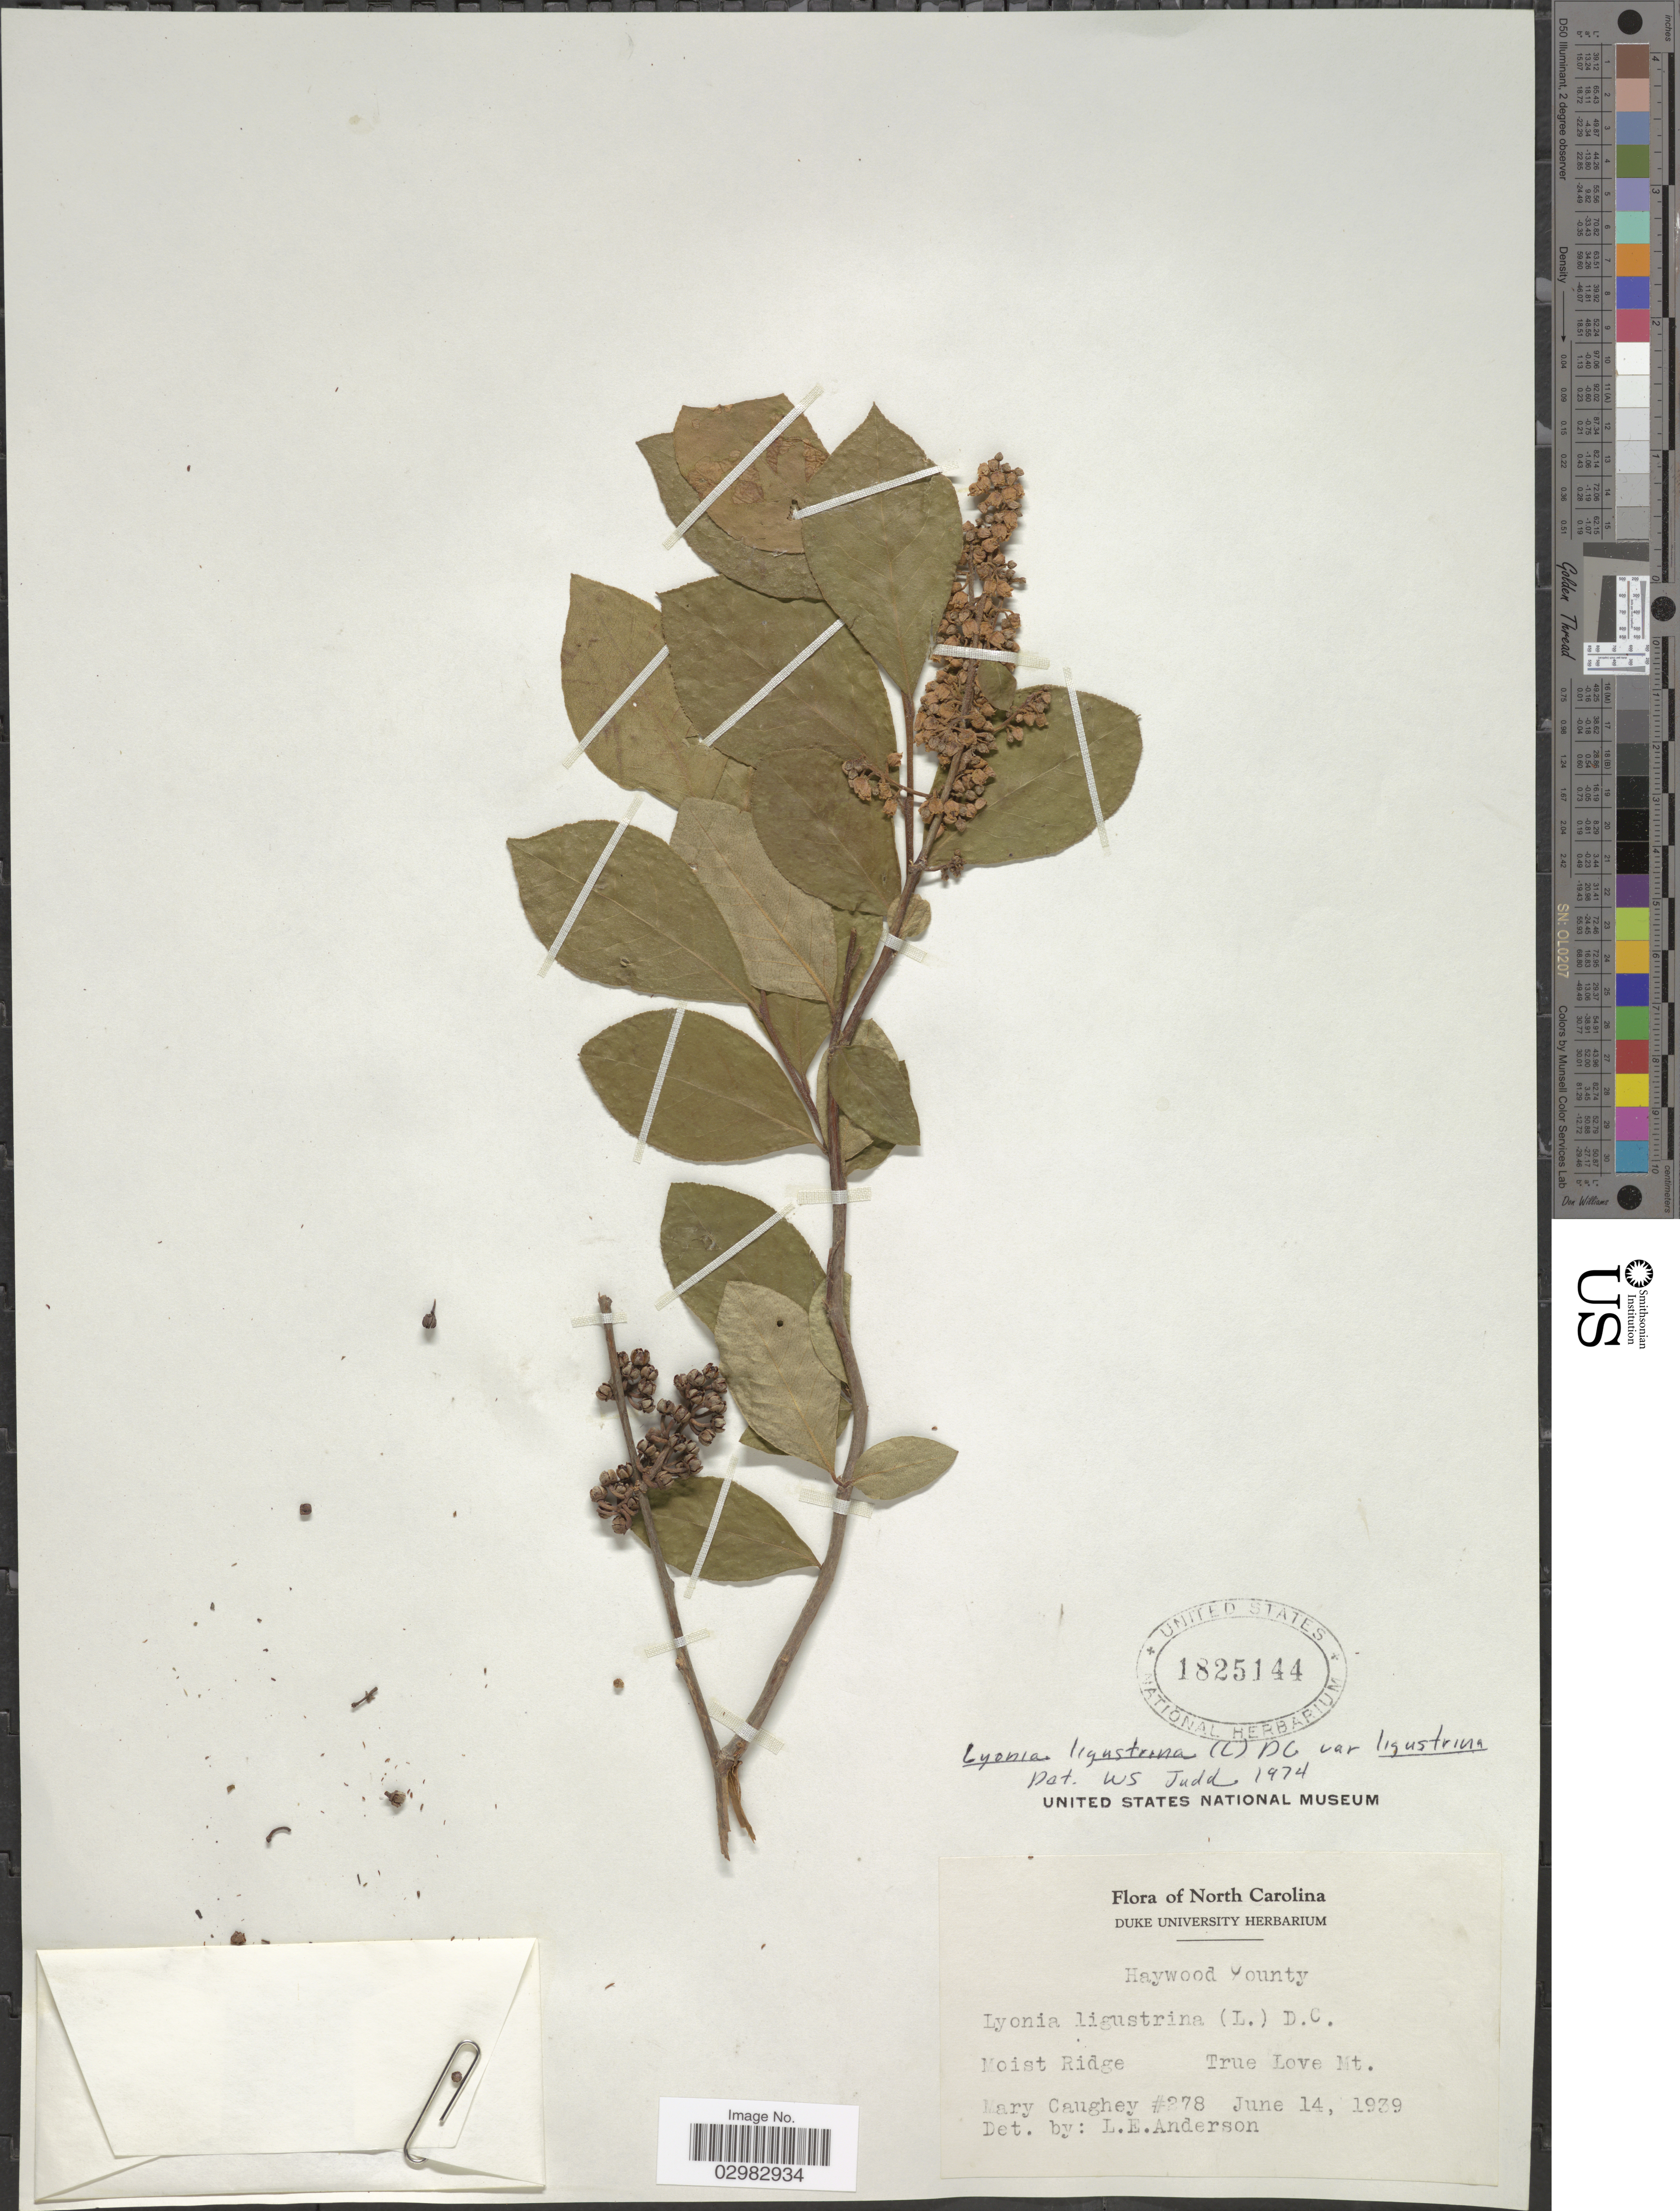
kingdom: Plantae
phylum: Tracheophyta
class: Magnoliopsida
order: Ericales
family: Ericaceae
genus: Lyonia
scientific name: Lyonia ligustrina var. ligustrina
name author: (L.) DC.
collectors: M. Caughey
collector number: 278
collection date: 1939-06-14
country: United States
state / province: North Carolina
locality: True Love Mt.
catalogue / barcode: US 1825144